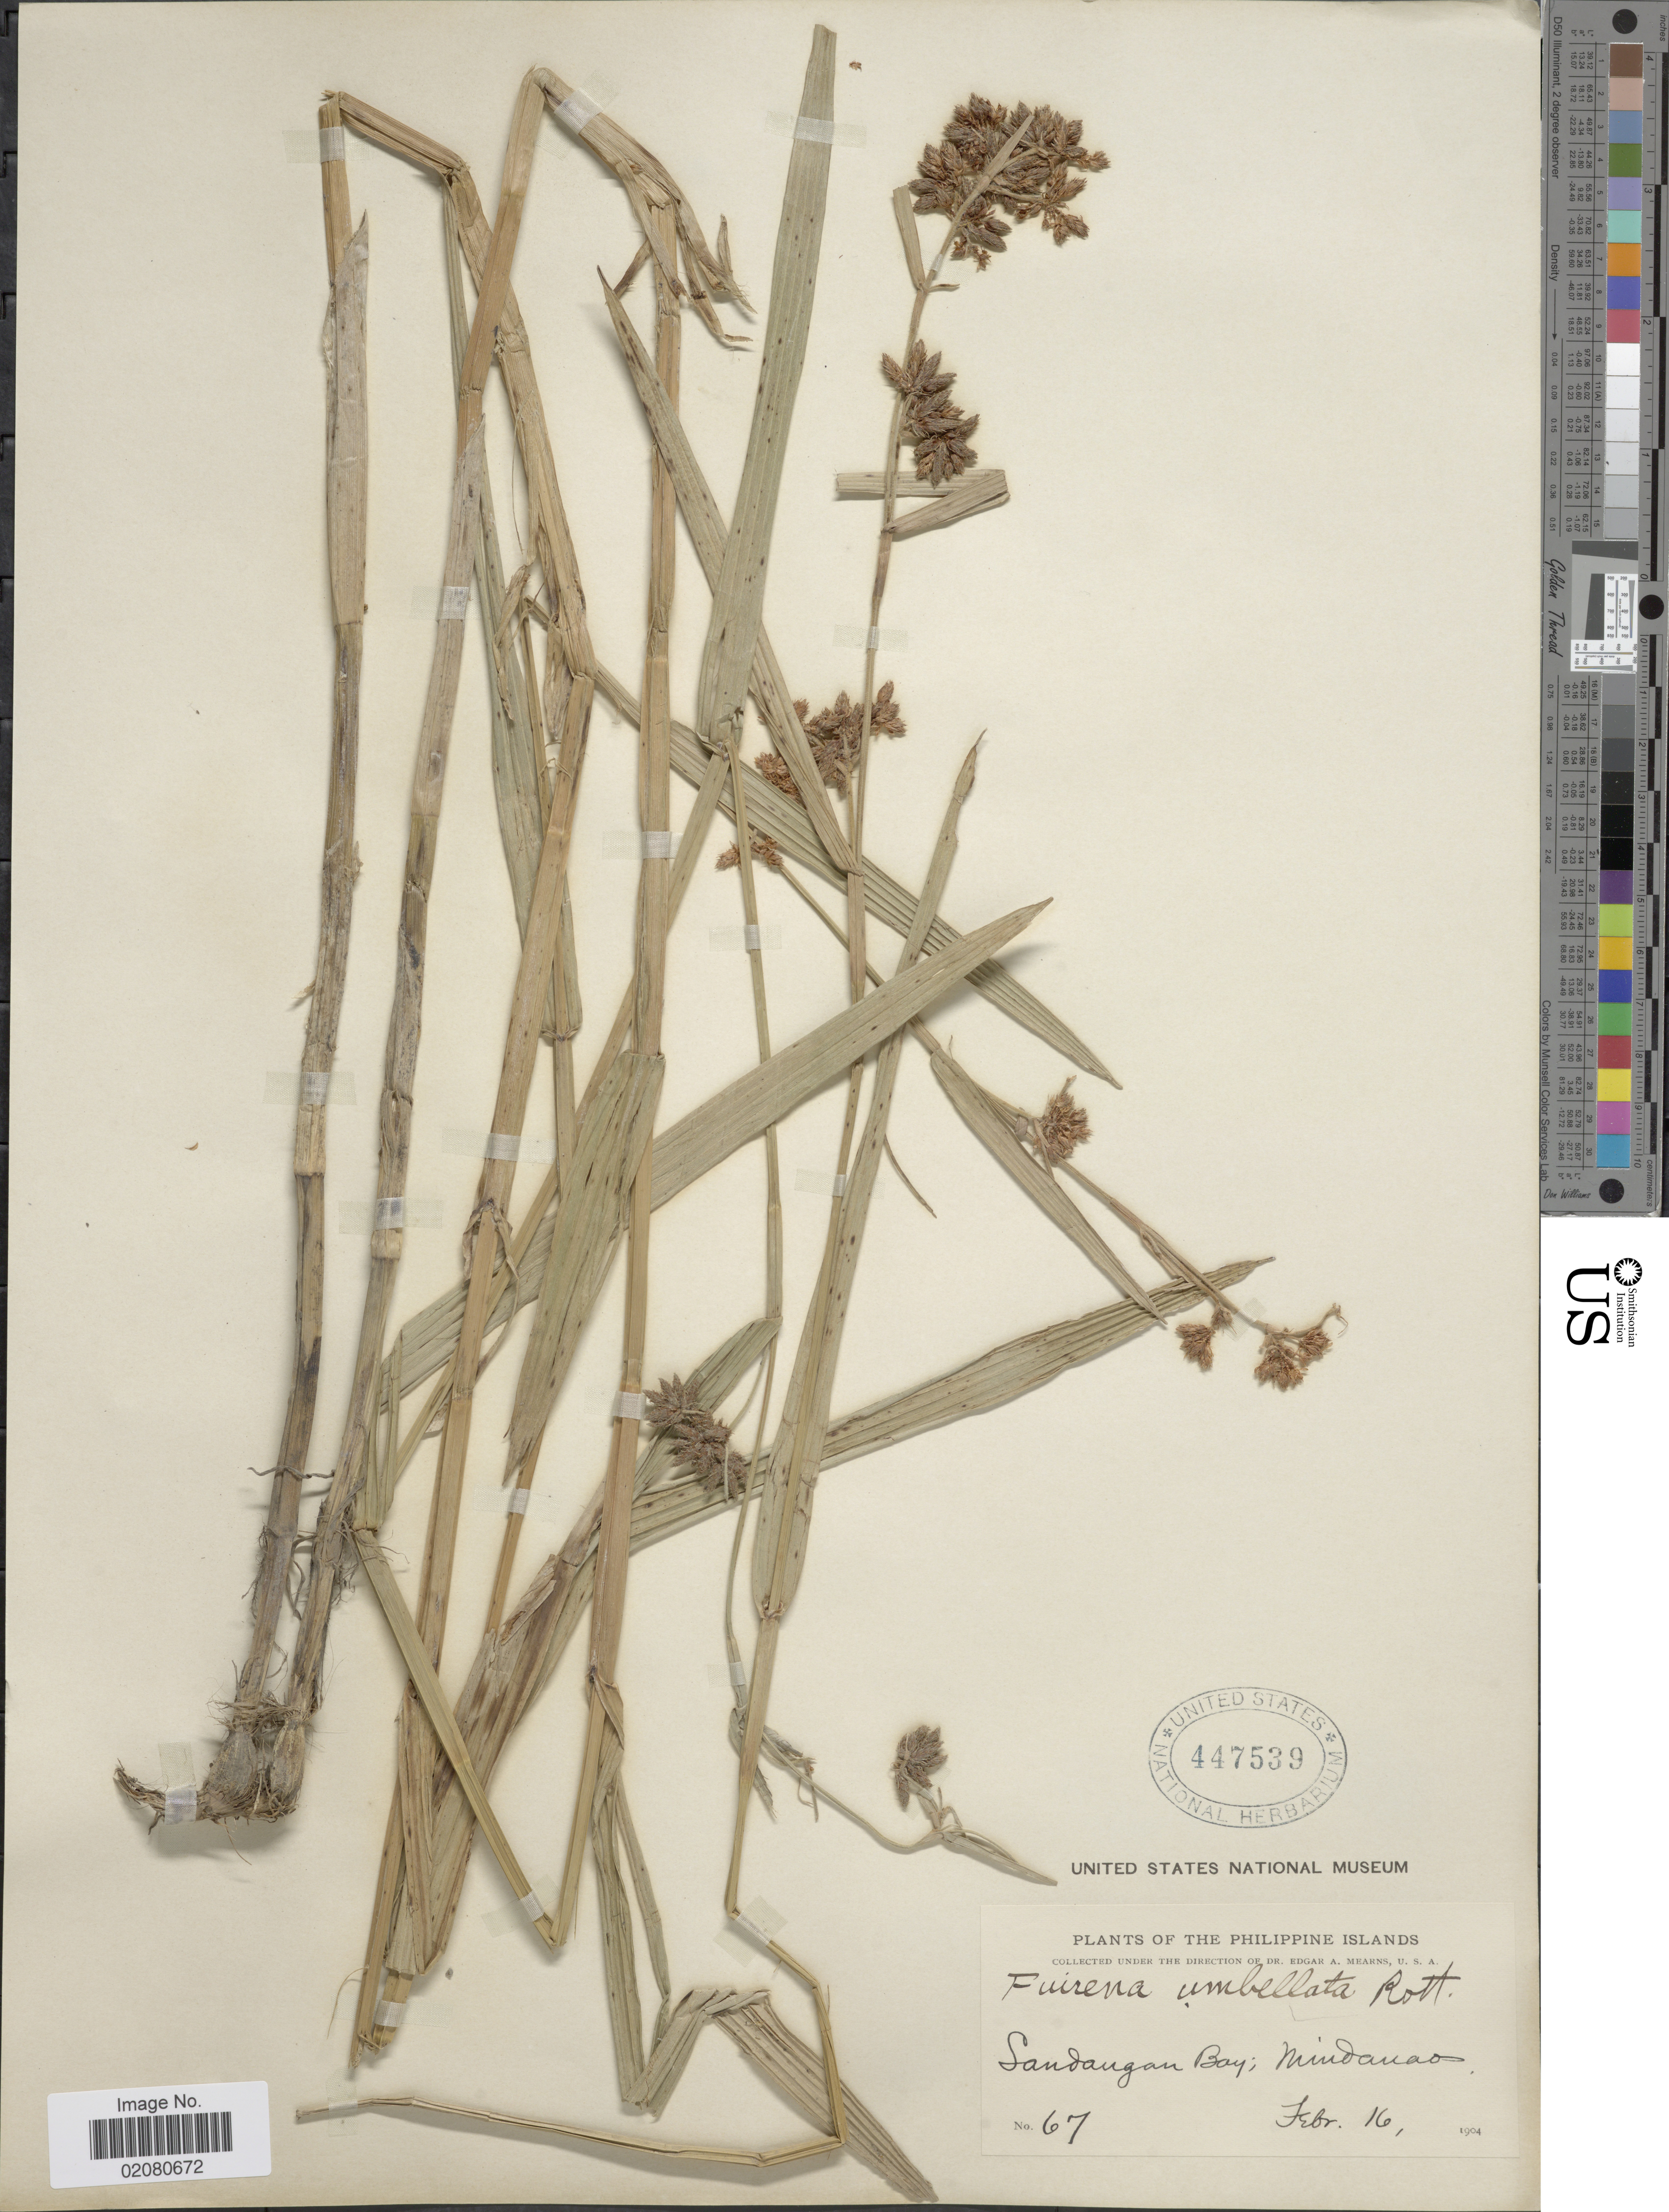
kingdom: Plantae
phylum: Tracheophyta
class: Liliopsida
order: Poales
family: Cyperaceae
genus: Fuirena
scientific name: Fuirena umbellata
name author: Rottb.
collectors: E. A. Mearns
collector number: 67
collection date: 1904-02-16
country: Philippines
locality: Sandangan Bay; Mindanao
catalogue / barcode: US 447539